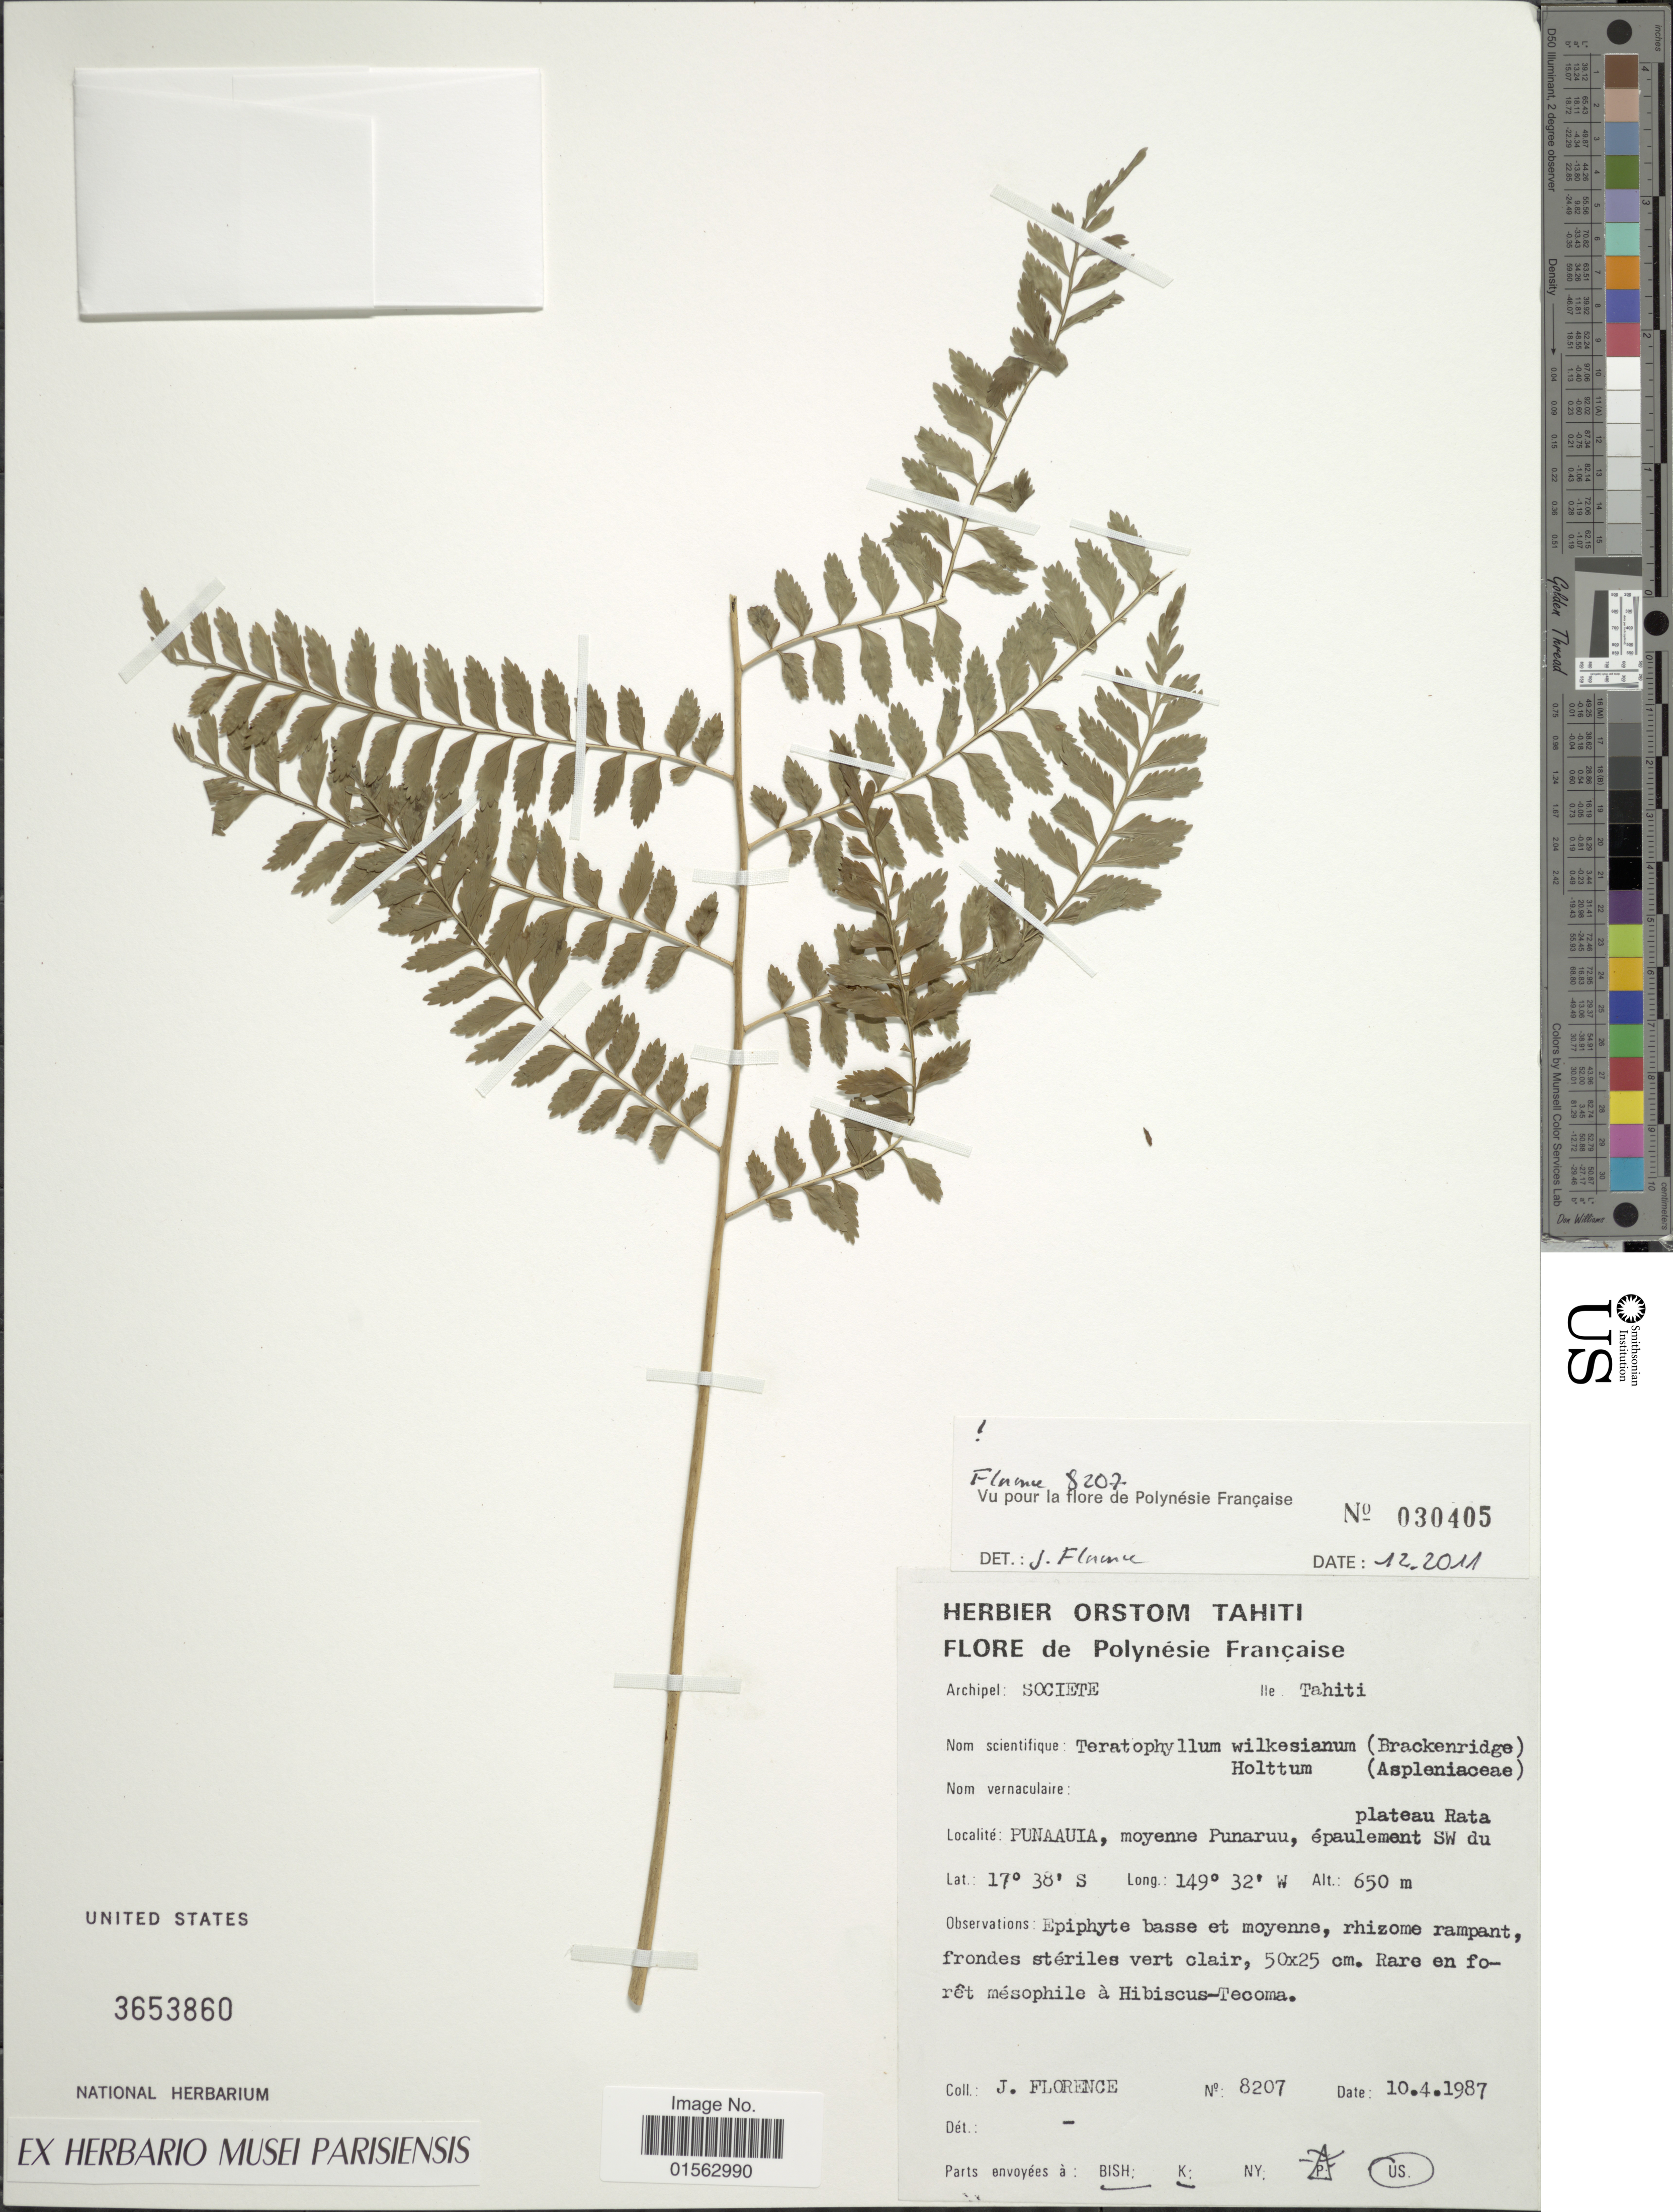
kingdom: Plantae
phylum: Tracheophyta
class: Polypodiopsida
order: Polypodiales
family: Dryopteridaceae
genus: Teratophyllum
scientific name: Teratophyllum wilkesianum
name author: (Brack.) Holttum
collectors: J. Florence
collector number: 8207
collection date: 1987-04-10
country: French Polynesia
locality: Tahiti, Punaaula, moyenne Punarauu, épaulement SW du plateau Rata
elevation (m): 650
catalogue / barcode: US 3653860